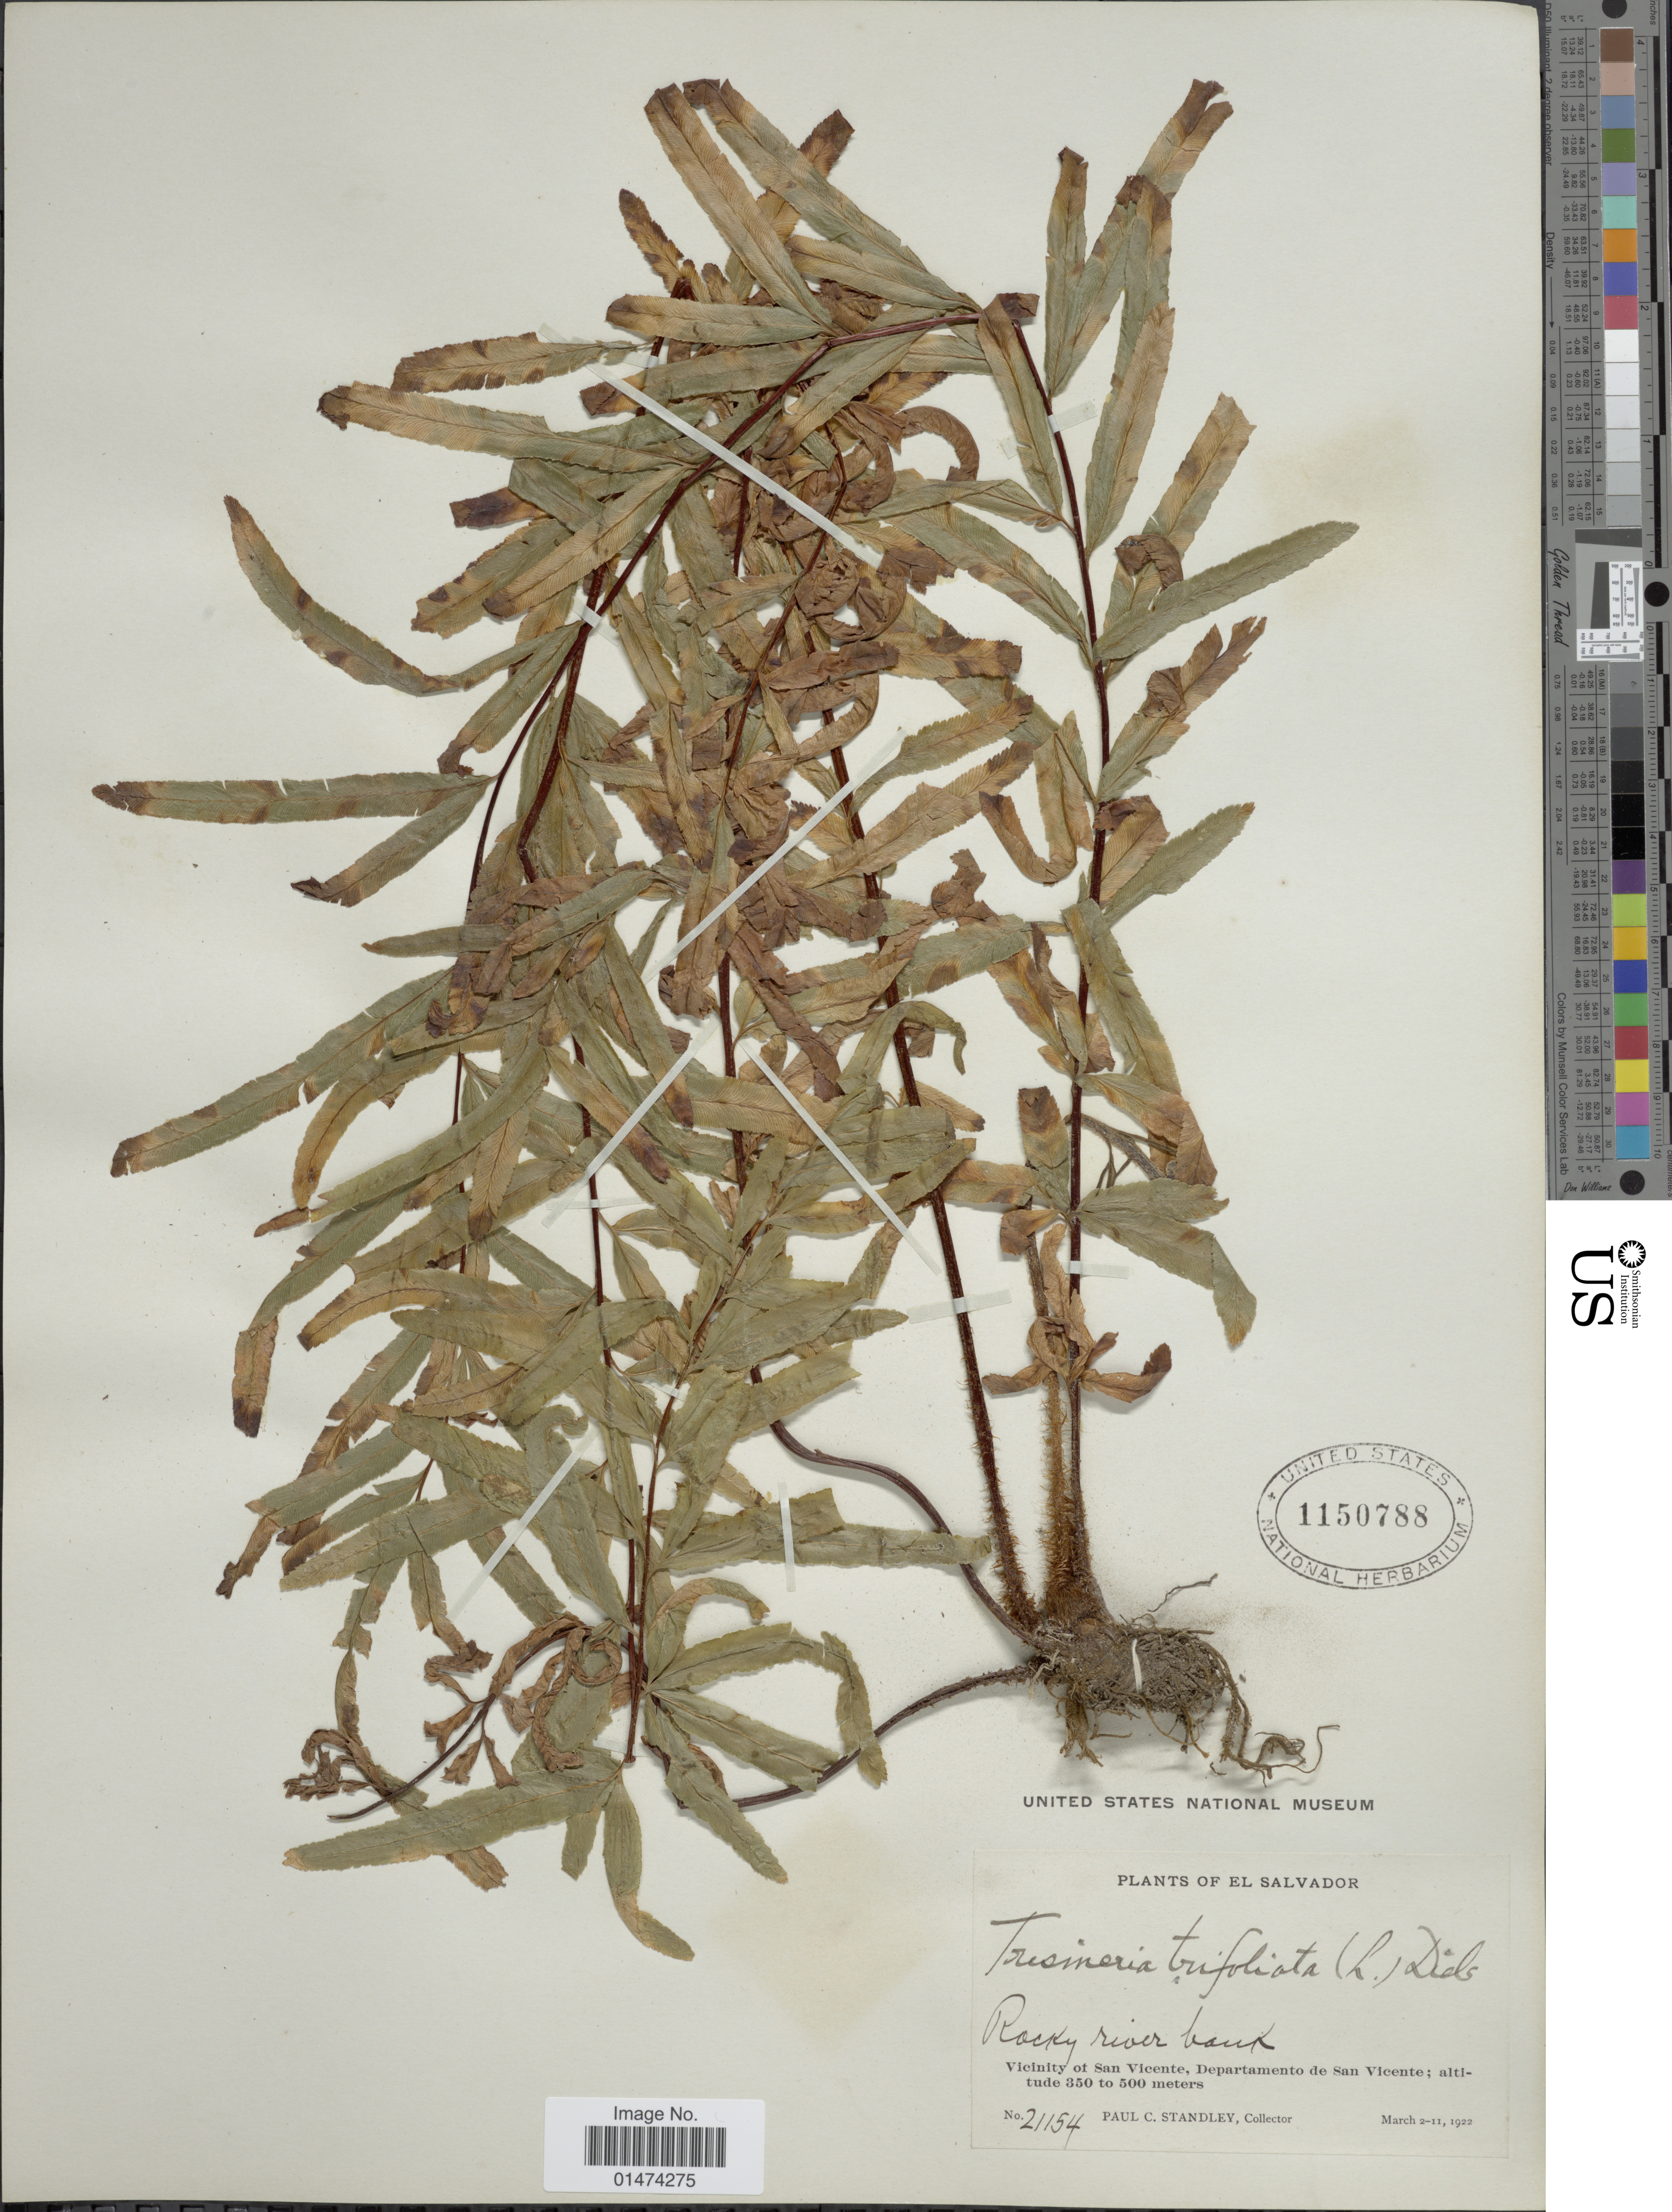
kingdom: Plantae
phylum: Tracheophyta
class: Polypodiopsida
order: Polypodiales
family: Pteridaceae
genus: Pityrogramma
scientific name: Pityrogramma trifoliata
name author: (L.) R.M. Tryon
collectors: P. C. Standley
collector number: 21154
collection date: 1922-03-02/1922-03-11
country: El Salvador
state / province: San Vincente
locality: Vicinity of San Vicente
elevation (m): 350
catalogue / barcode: US 1150788